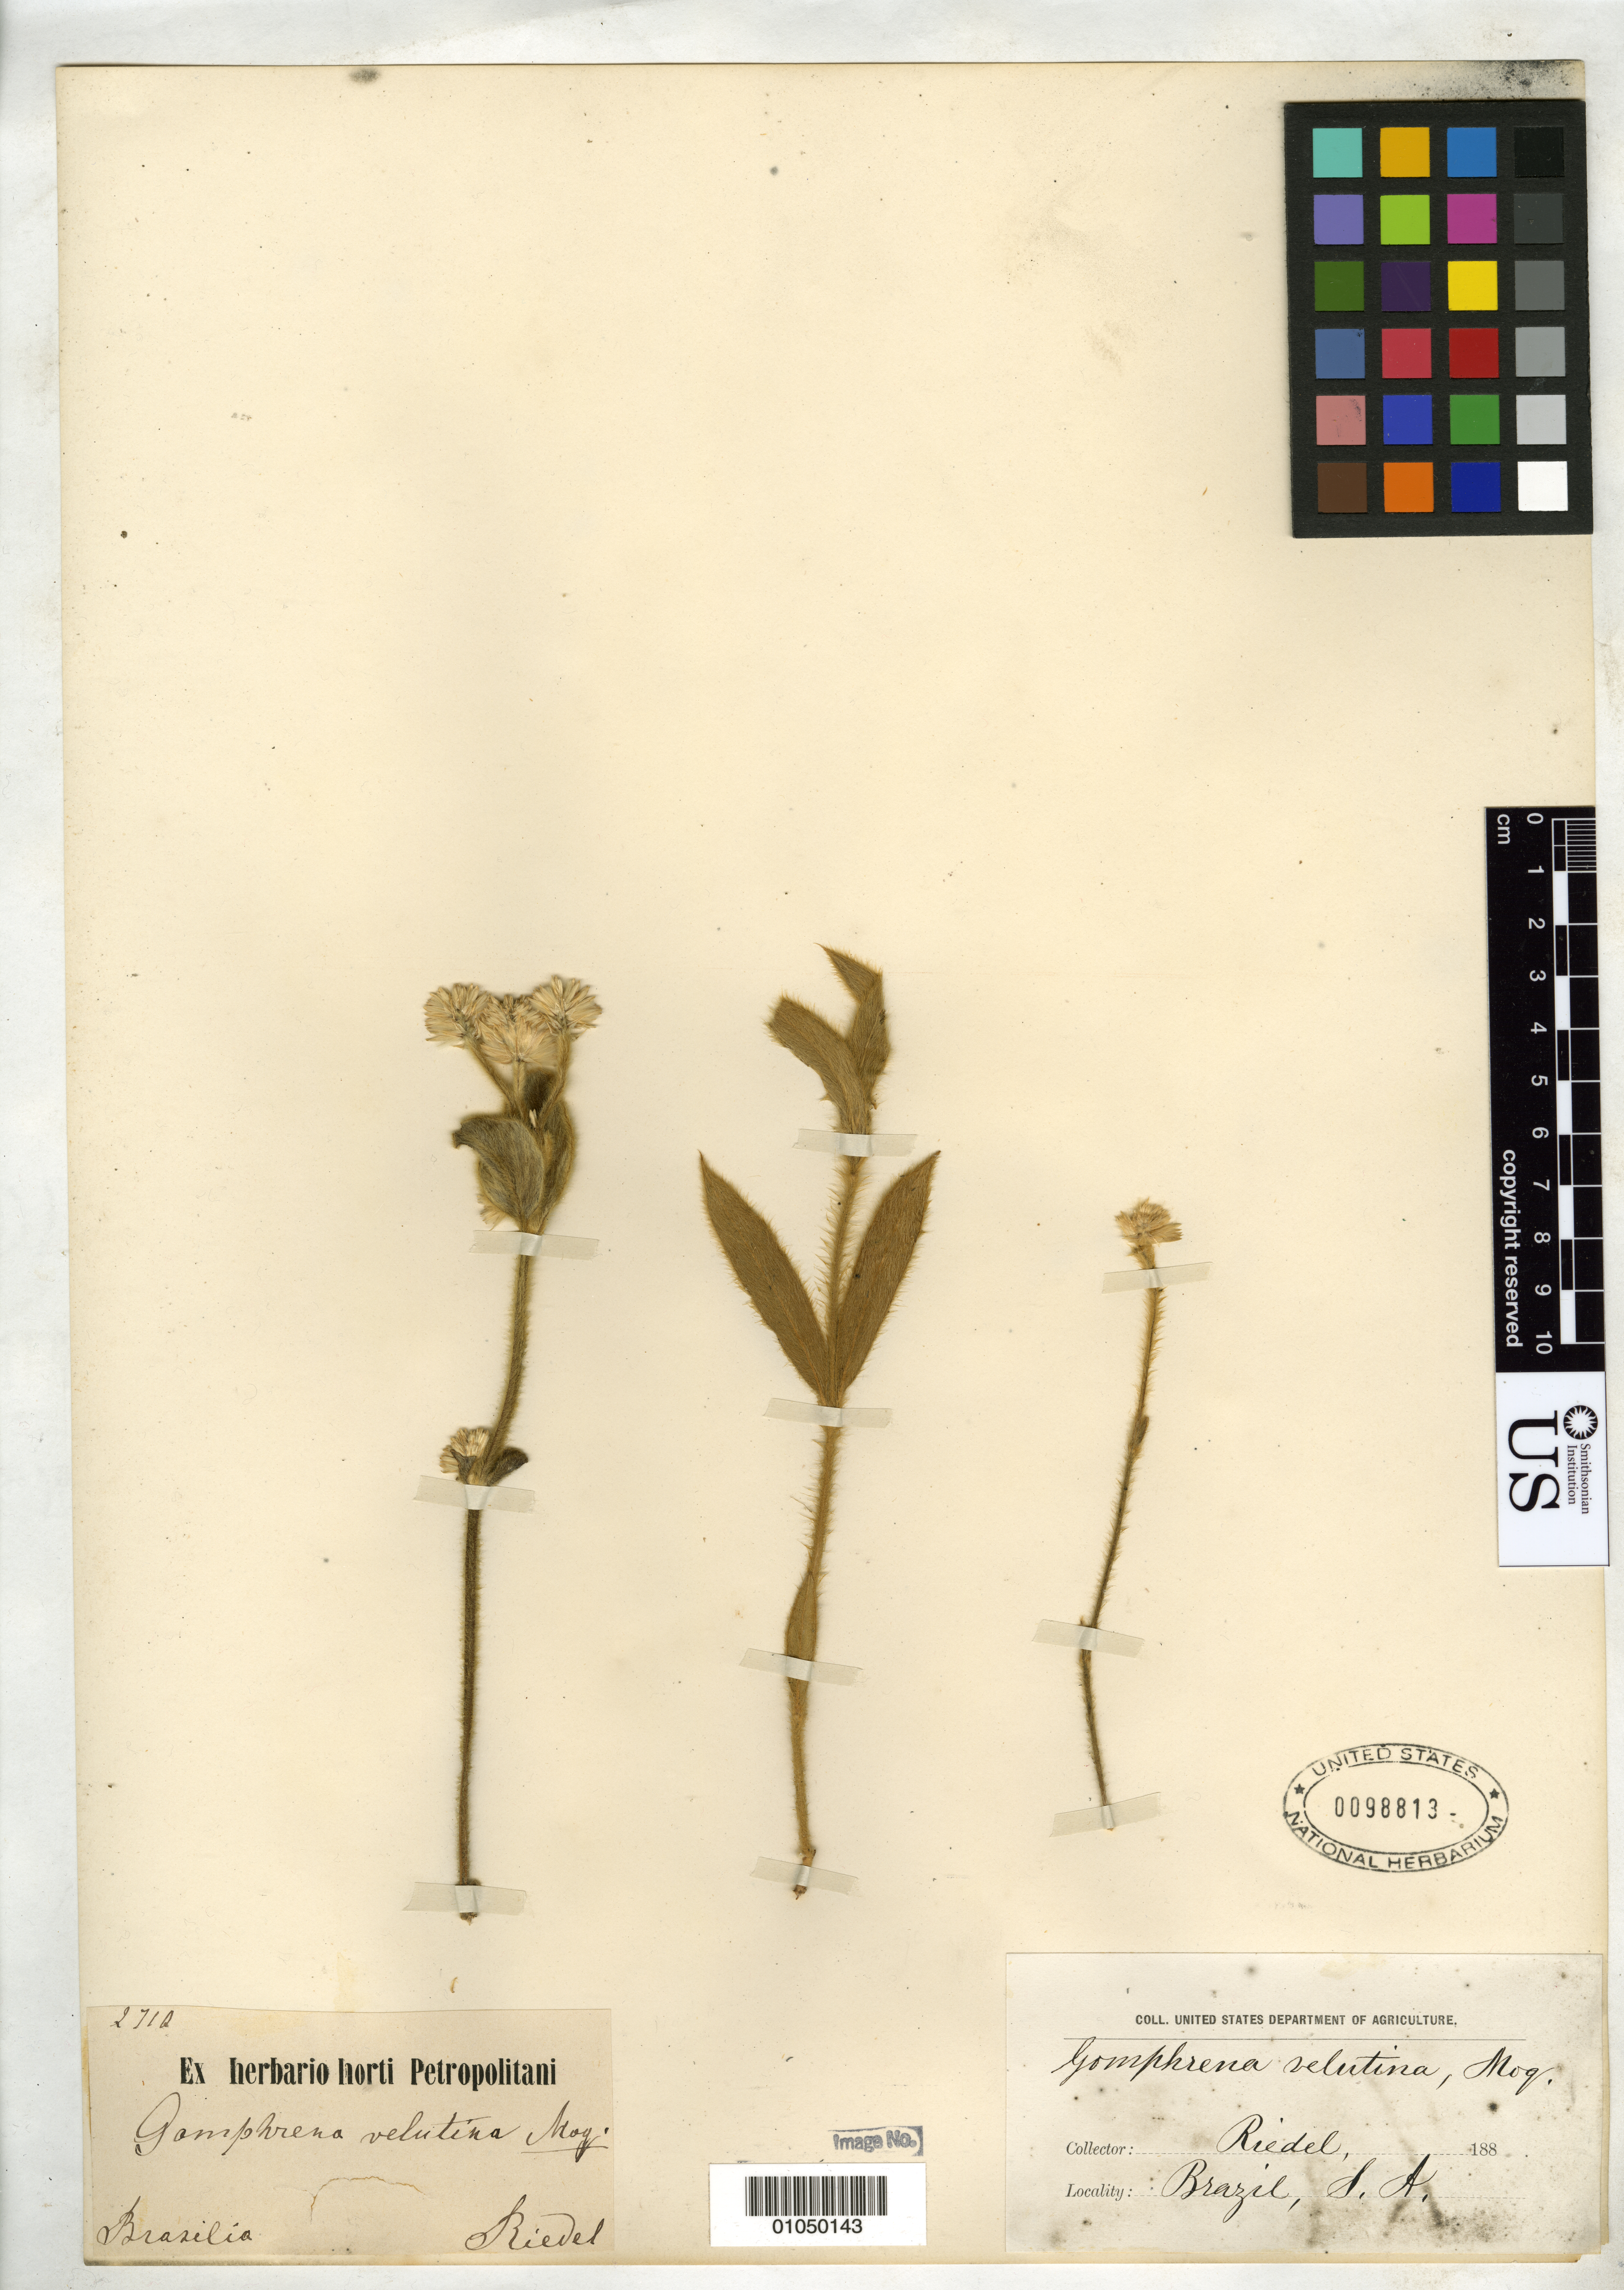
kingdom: Plantae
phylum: Tracheophyta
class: Magnoliopsida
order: Caryophyllales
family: Amaranthaceae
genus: Pfaffia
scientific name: Pfaffia velutina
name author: Mart.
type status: Type Collection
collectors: L. Riedel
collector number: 2710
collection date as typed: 188-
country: Brazil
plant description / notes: Riedel 2710 cited as type of this name by Marchioretto et al., Hoehnea 37: 501 (2011); protologue does not cite collector or number.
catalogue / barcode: US 98813